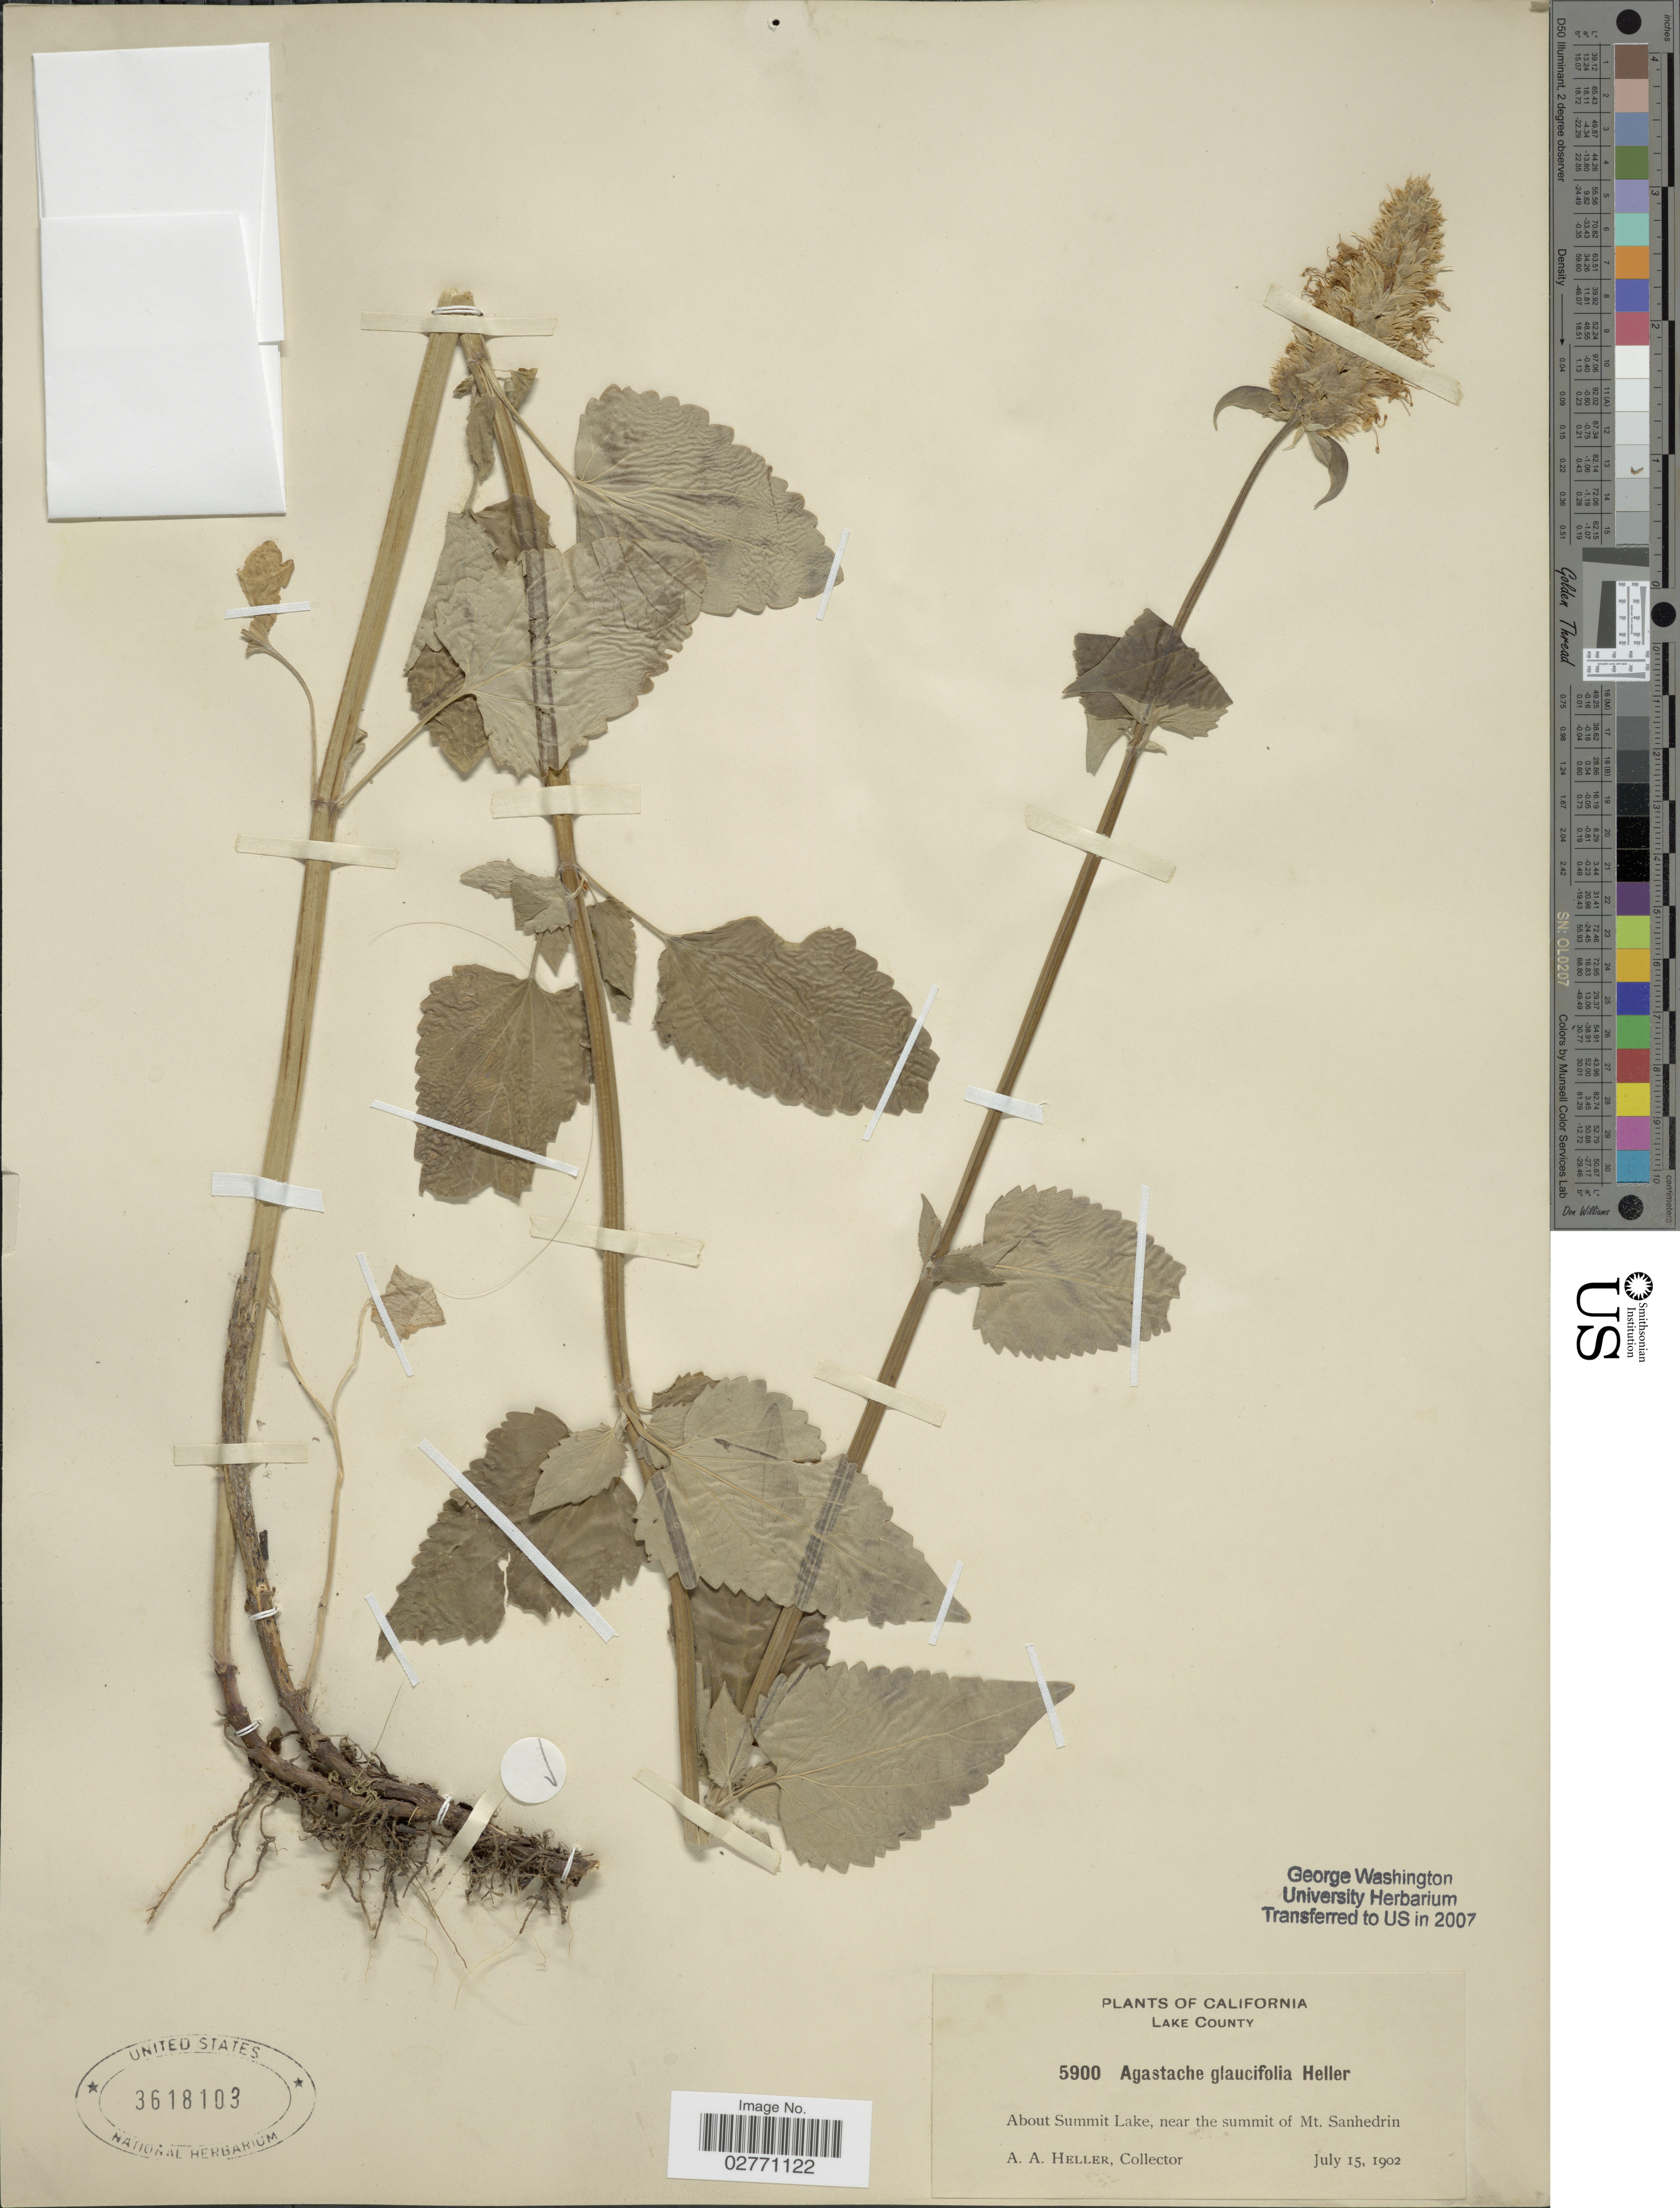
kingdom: Plantae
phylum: Tracheophyta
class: Magnoliopsida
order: Lamiales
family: Lamiaceae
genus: Agastache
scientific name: Agastache glaucifolia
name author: A. Heller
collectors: A. A. Heller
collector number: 5900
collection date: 1902-07-15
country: United States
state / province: California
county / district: Lake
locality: Lake County. About Summit Lake, near the summit of Mt. Sanhedrin.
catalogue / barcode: US 3618103